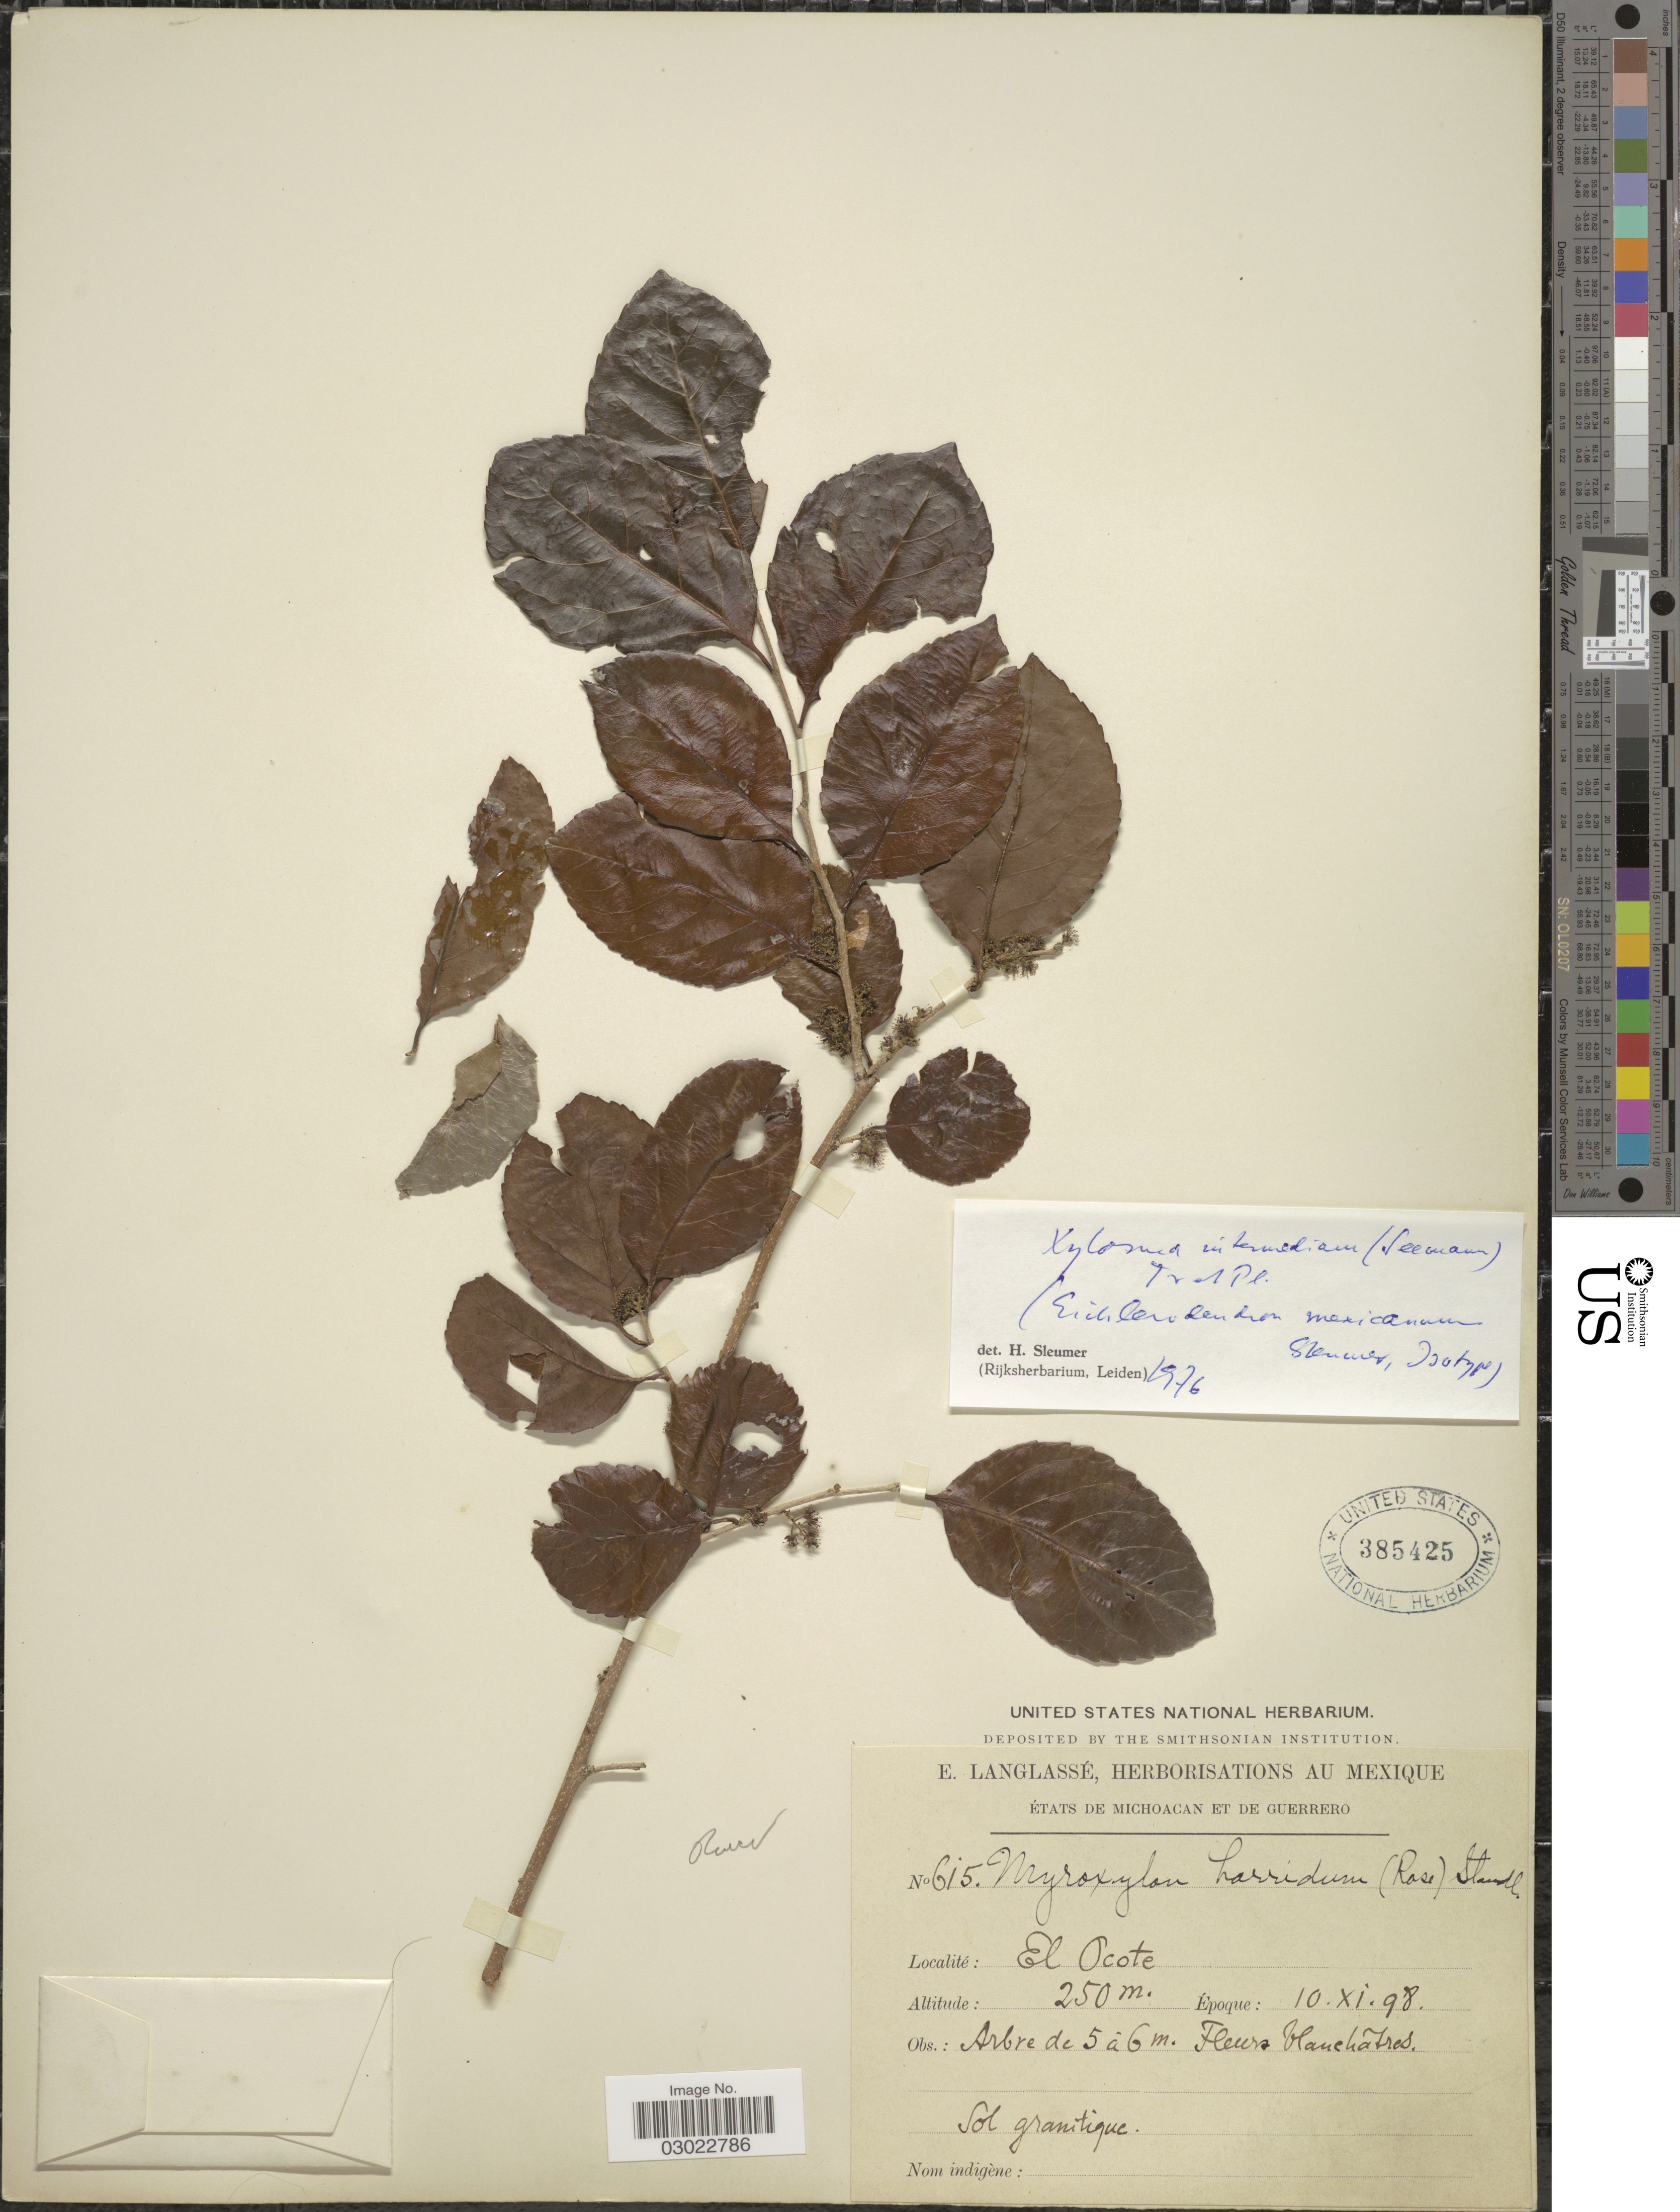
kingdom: Plantae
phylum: Tracheophyta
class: Magnoliopsida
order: Malpighiales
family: Salicaceae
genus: Xylosma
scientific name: Xylosma horrida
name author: Rose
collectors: E. Langlassé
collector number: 615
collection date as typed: Transcribed d/m/y: 10/11/98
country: Mexico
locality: États de Michoacan et de Guerrero. El Ocote.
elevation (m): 250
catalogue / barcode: US 385425